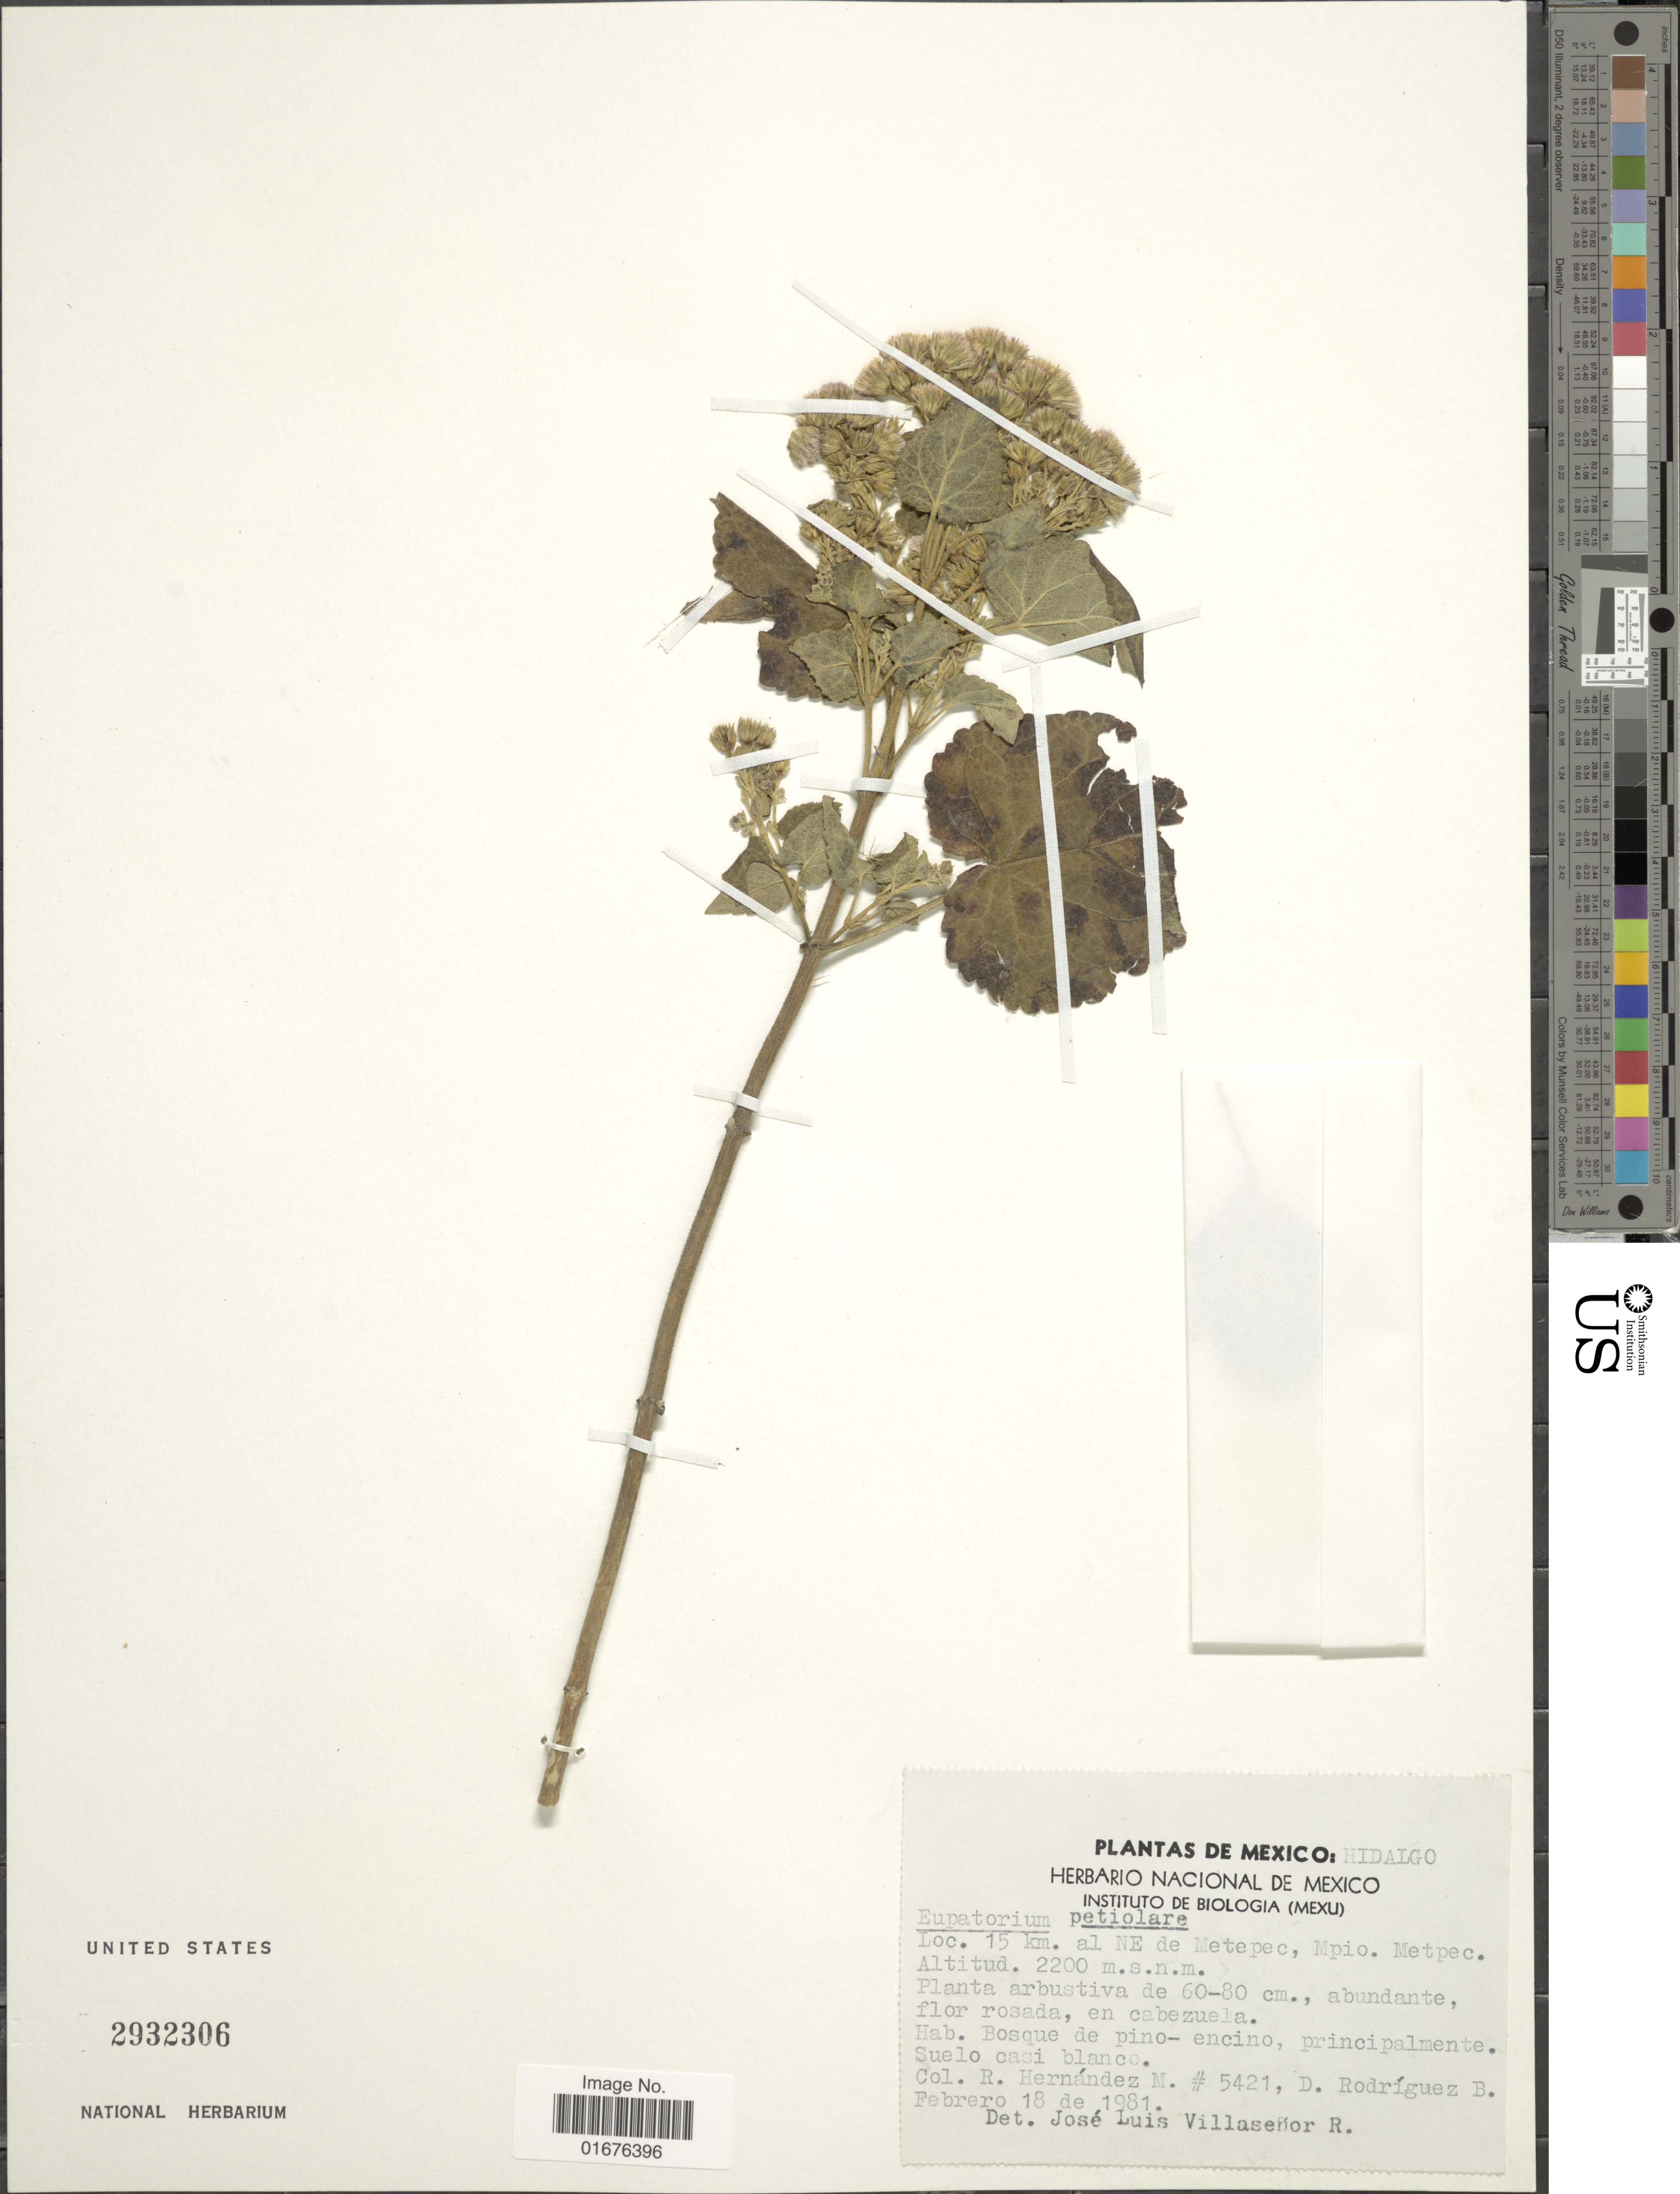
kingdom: Plantae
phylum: Tracheophyta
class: Magnoliopsida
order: Asterales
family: Asteraceae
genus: Ageratina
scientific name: Ageratina petiolaris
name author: (Moc. & Sessé ex DC.) R.M. King & H. Rob.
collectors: R. Hernández M. & D. Rodríguez B.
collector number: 5421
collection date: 1981-02-18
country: Mexico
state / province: Hidalgo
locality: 15 km. al NE de Metepec, Pio. Metpec., bosque de pino-encino, principalmente. Suelo casi blanco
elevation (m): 2200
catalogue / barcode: US 2932306